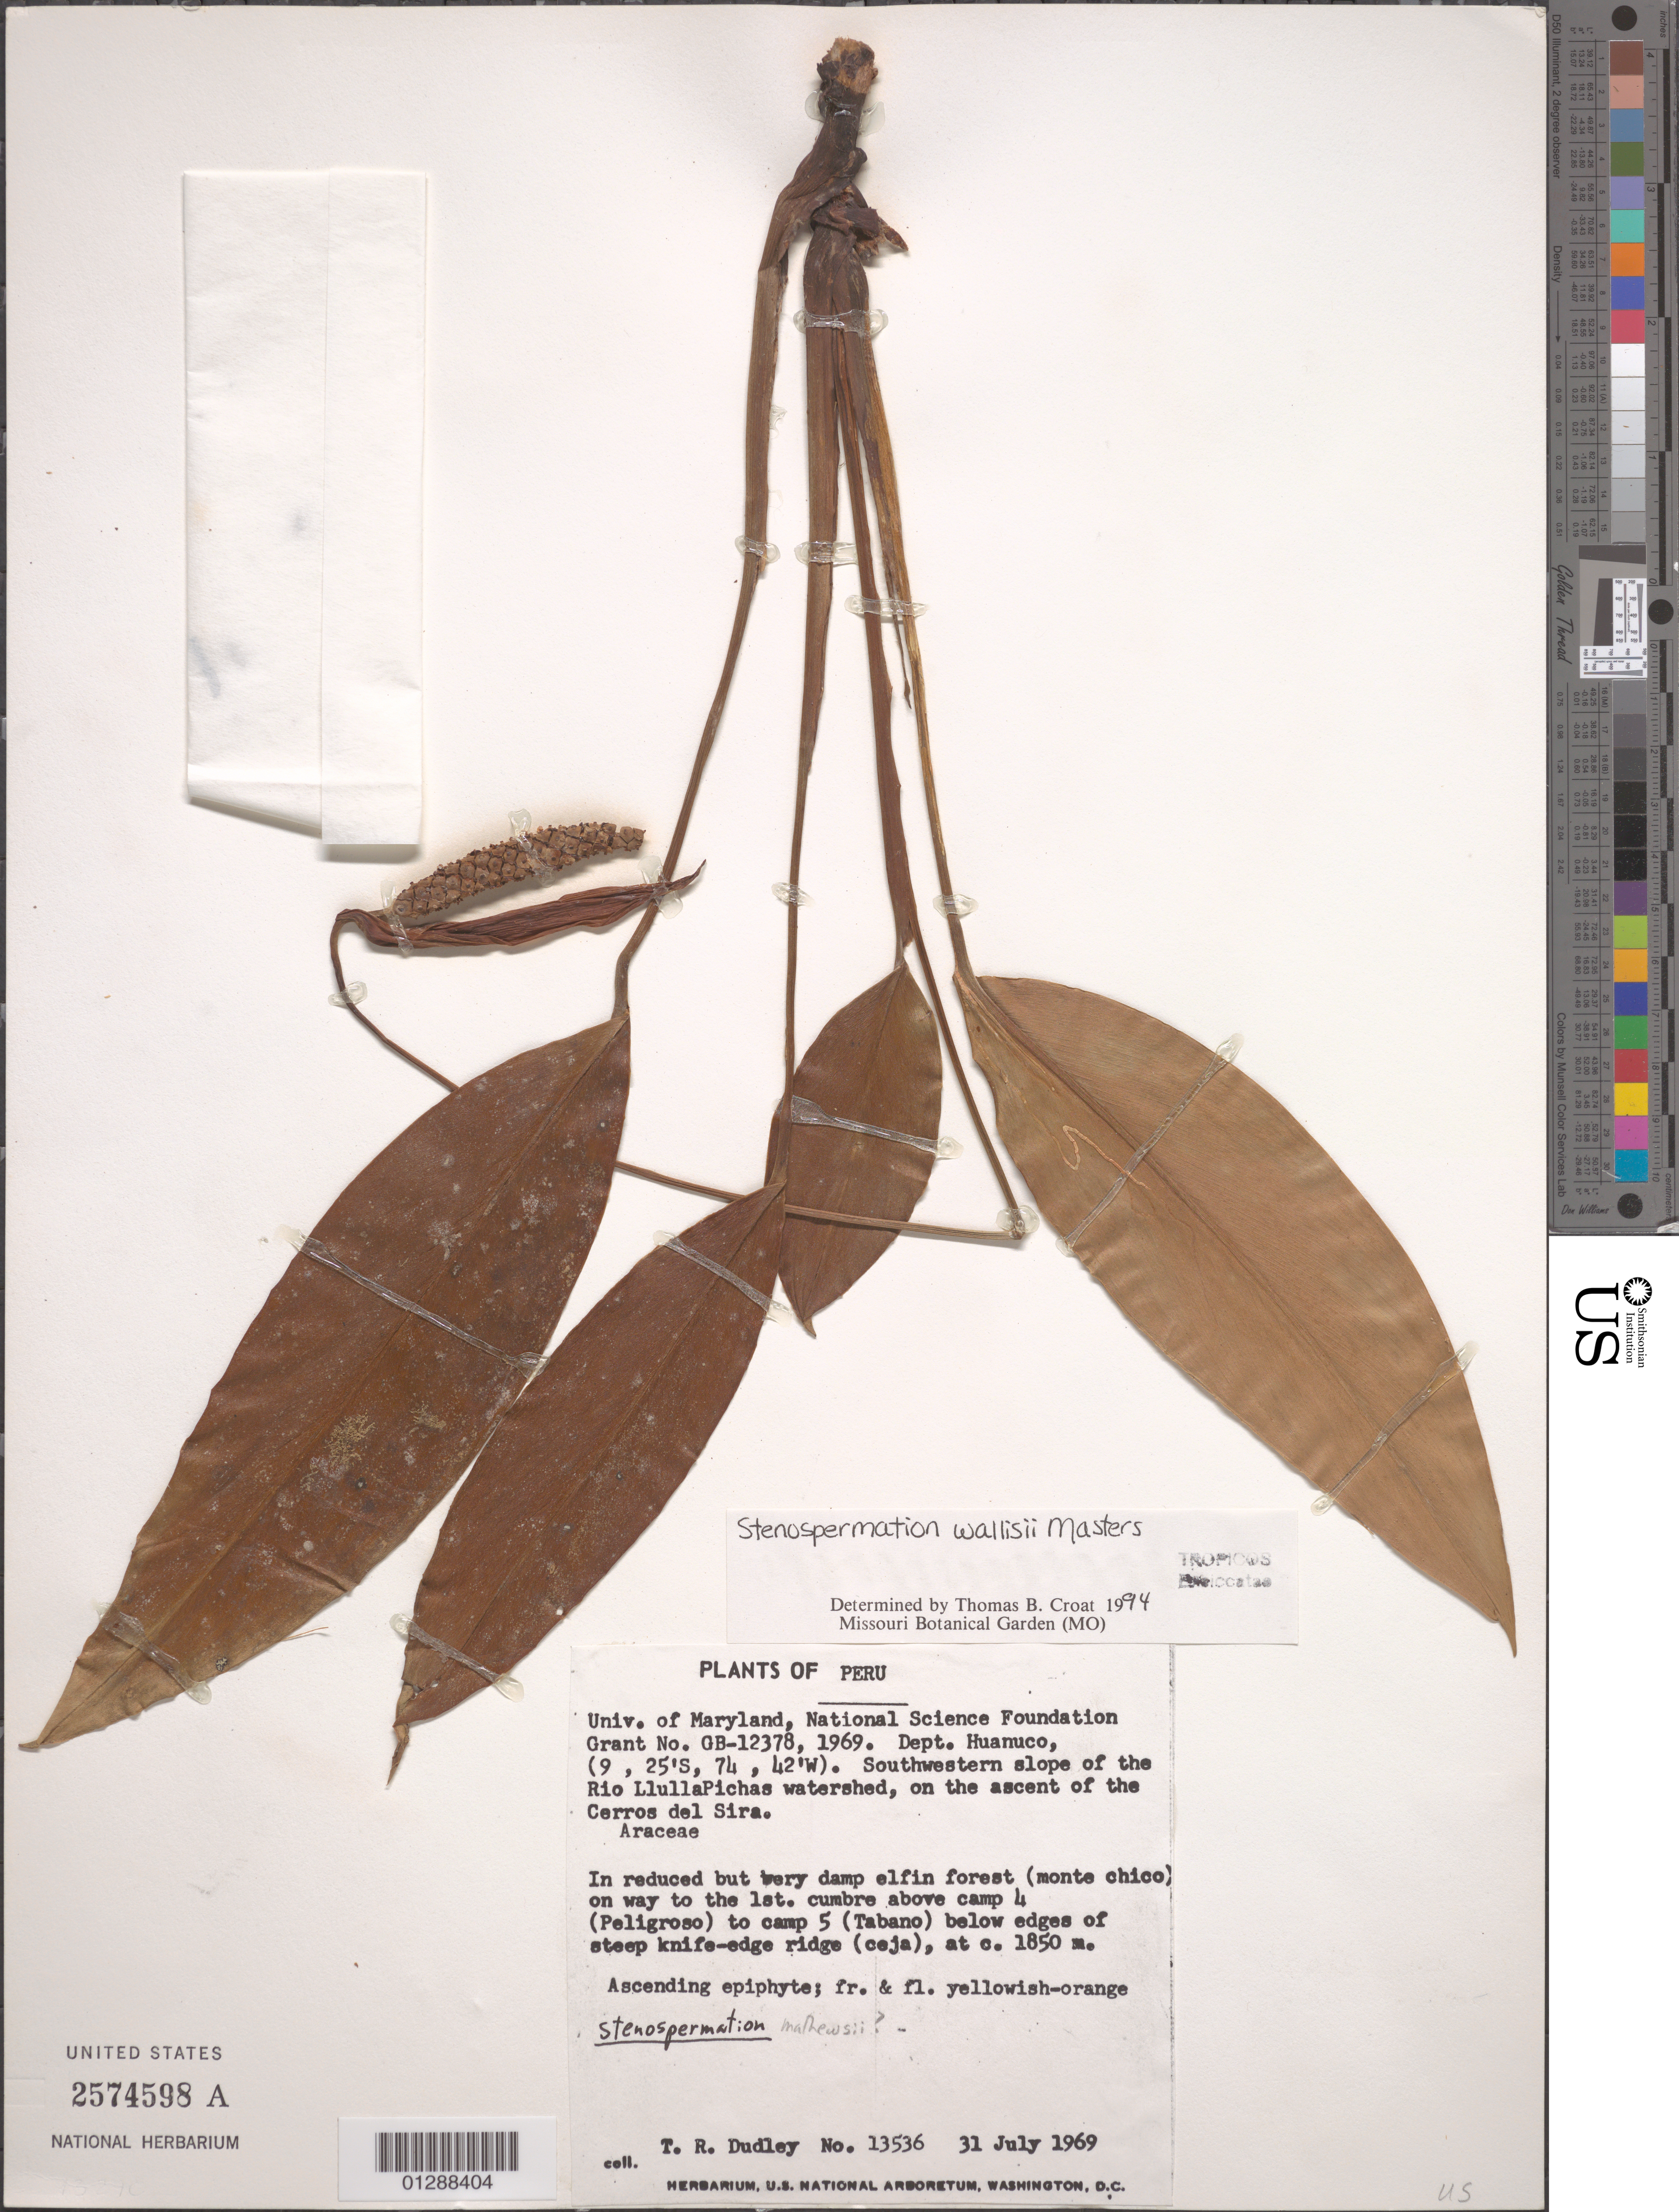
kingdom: Plantae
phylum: Tracheophyta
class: Liliopsida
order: Alismatales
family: Araceae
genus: Stenospermation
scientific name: Stenospermation wallisii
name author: Mast.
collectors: T. R. Dudley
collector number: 13536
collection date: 1969-07-31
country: Peru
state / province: Huánuco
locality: Dept. Huanuco. Southwestern slope of the Rio LlullaPichas watershed, on the ascent of the Cerros del Sira. In reduces but very damp elfin forest (monte chico) on way to the 1st. cumbre above camp 4 (Peligroso) to camp 5 (Tabano) below edge of steep knife-edge ridge (ceja).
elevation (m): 1850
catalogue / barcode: US 2574598A